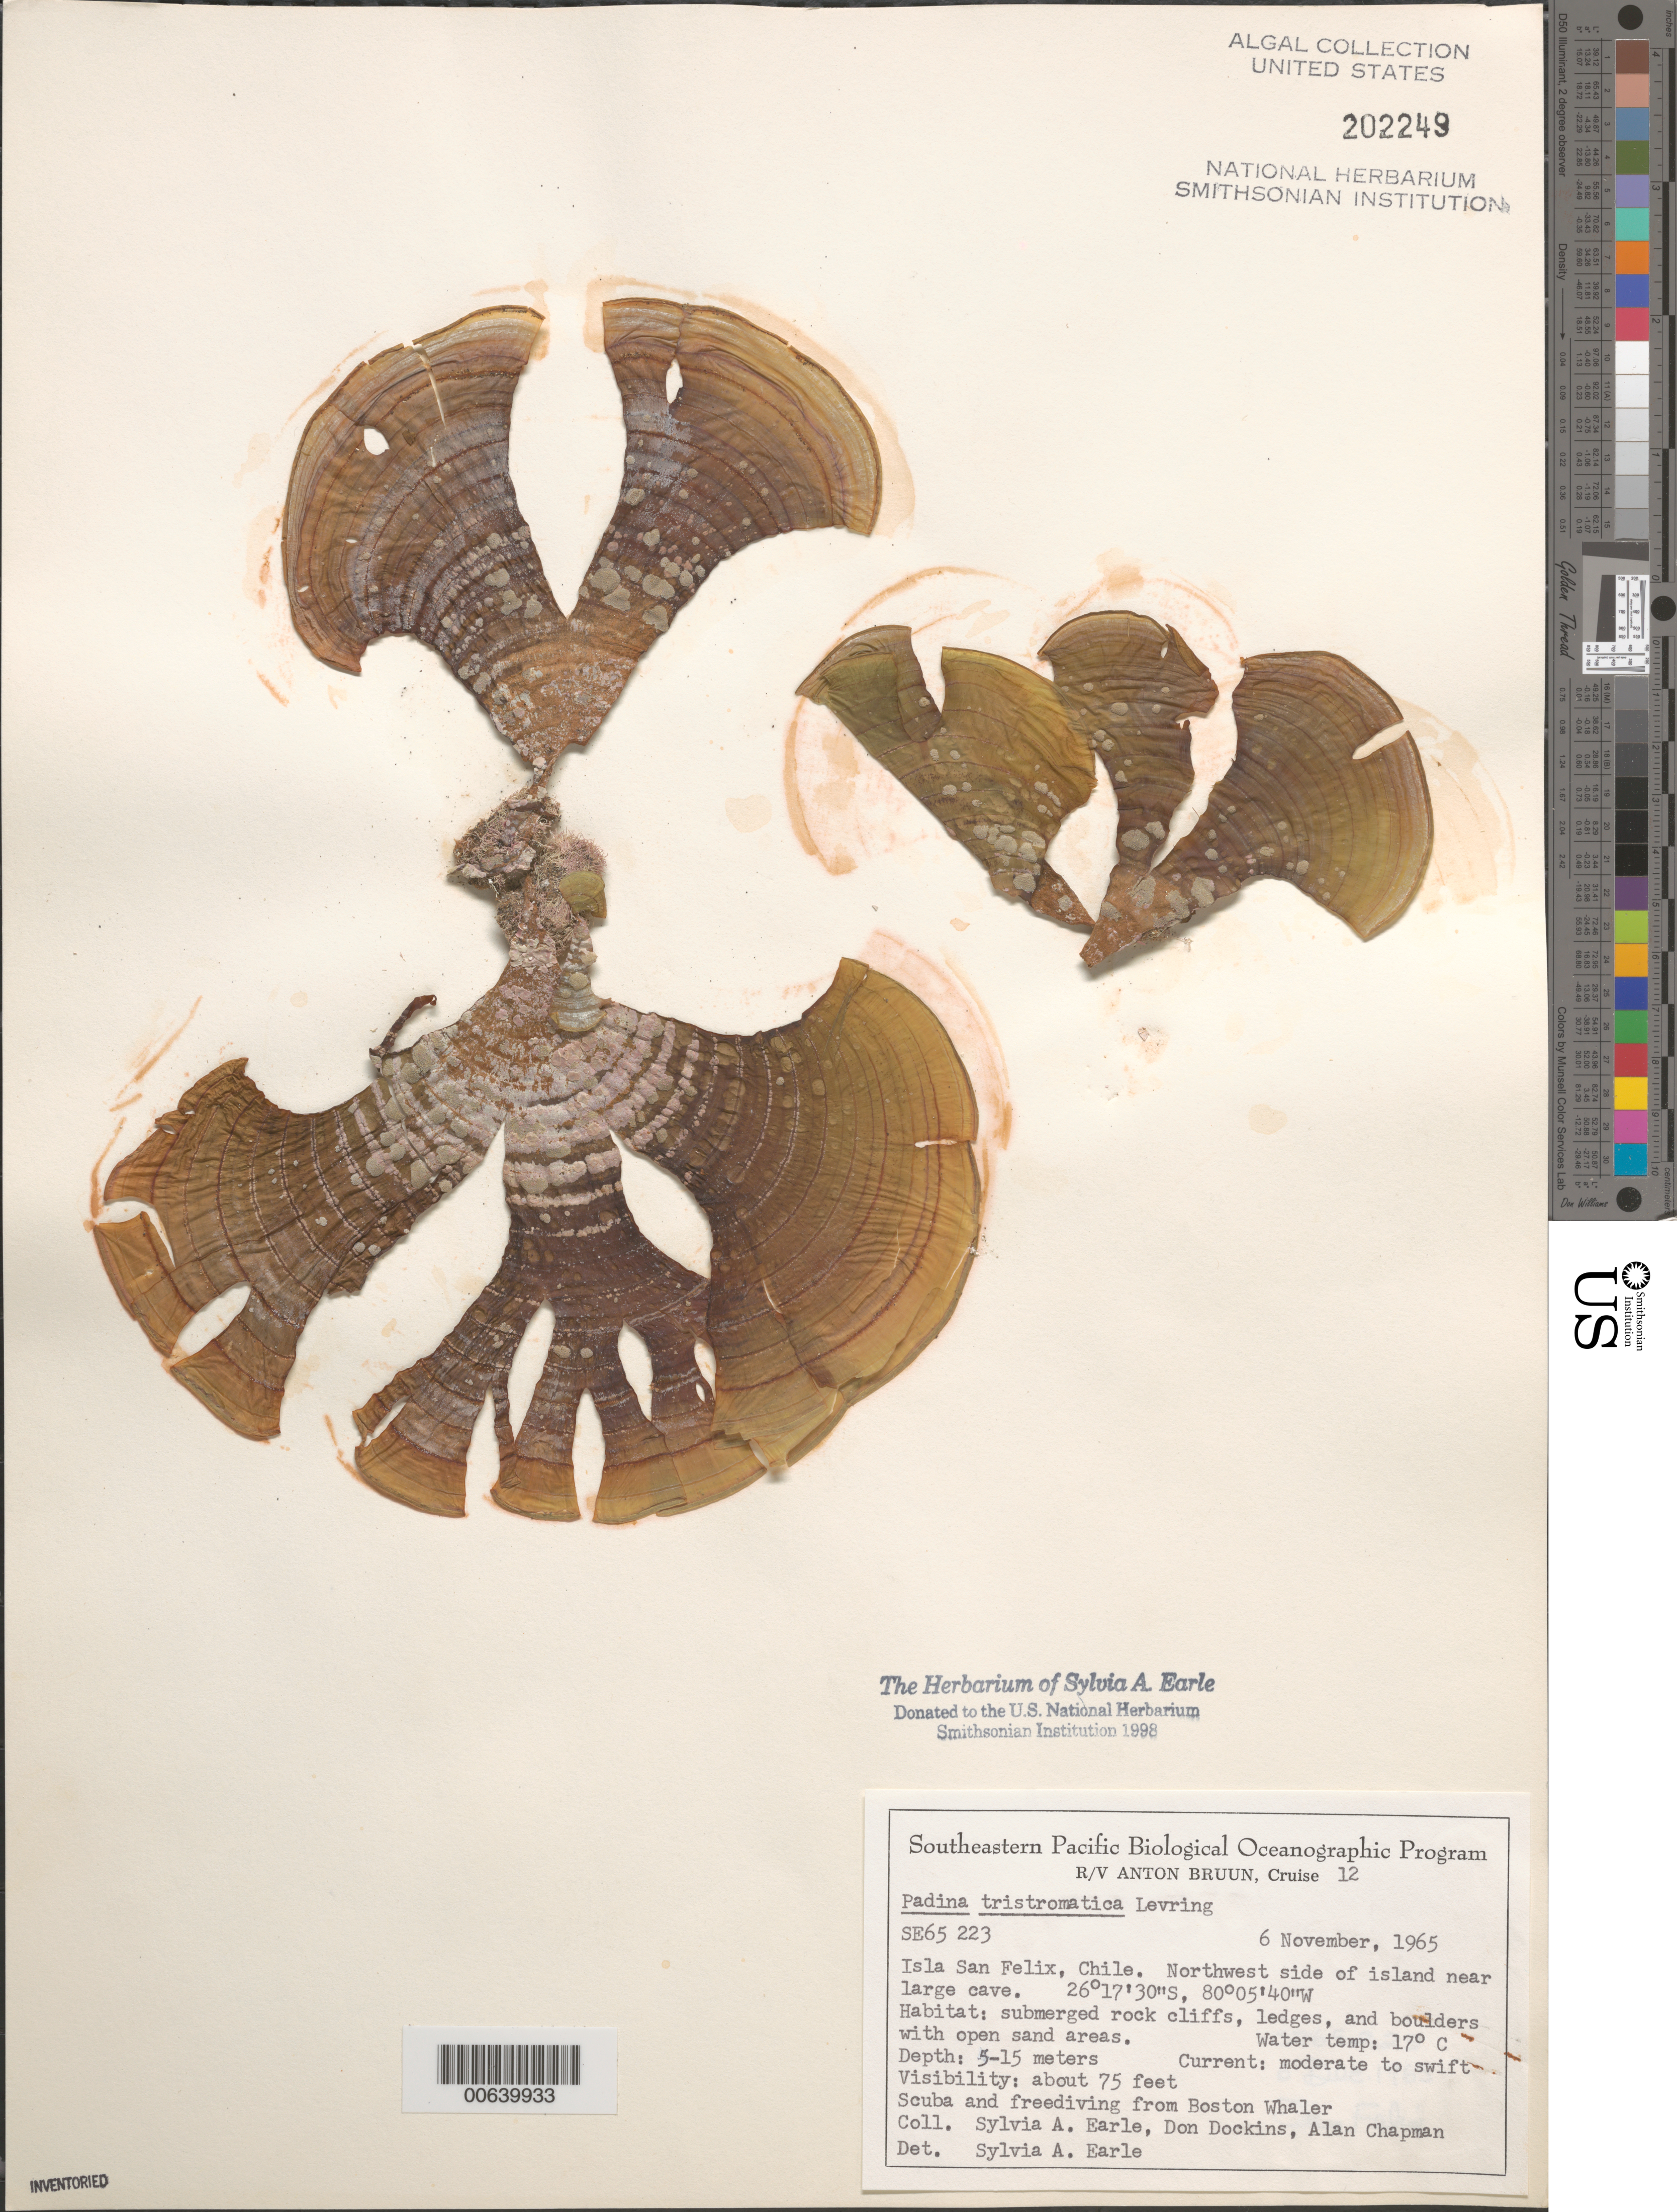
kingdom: Chromista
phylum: Ochrophyta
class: Phaeophyceae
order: Dictyotales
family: Dictyotaceae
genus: Padina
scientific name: Padina tristromatica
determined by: Earle, S. A.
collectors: S. A. Earle, D. Dockins & A. Chapman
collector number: SE 65223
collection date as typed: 06 Nov 1965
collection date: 1965-11-06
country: Chile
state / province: Atacama (III)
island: Isla San Felix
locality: Northwest side of island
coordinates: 26 17' 30" S, 80 05' 40" W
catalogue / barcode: US 202249